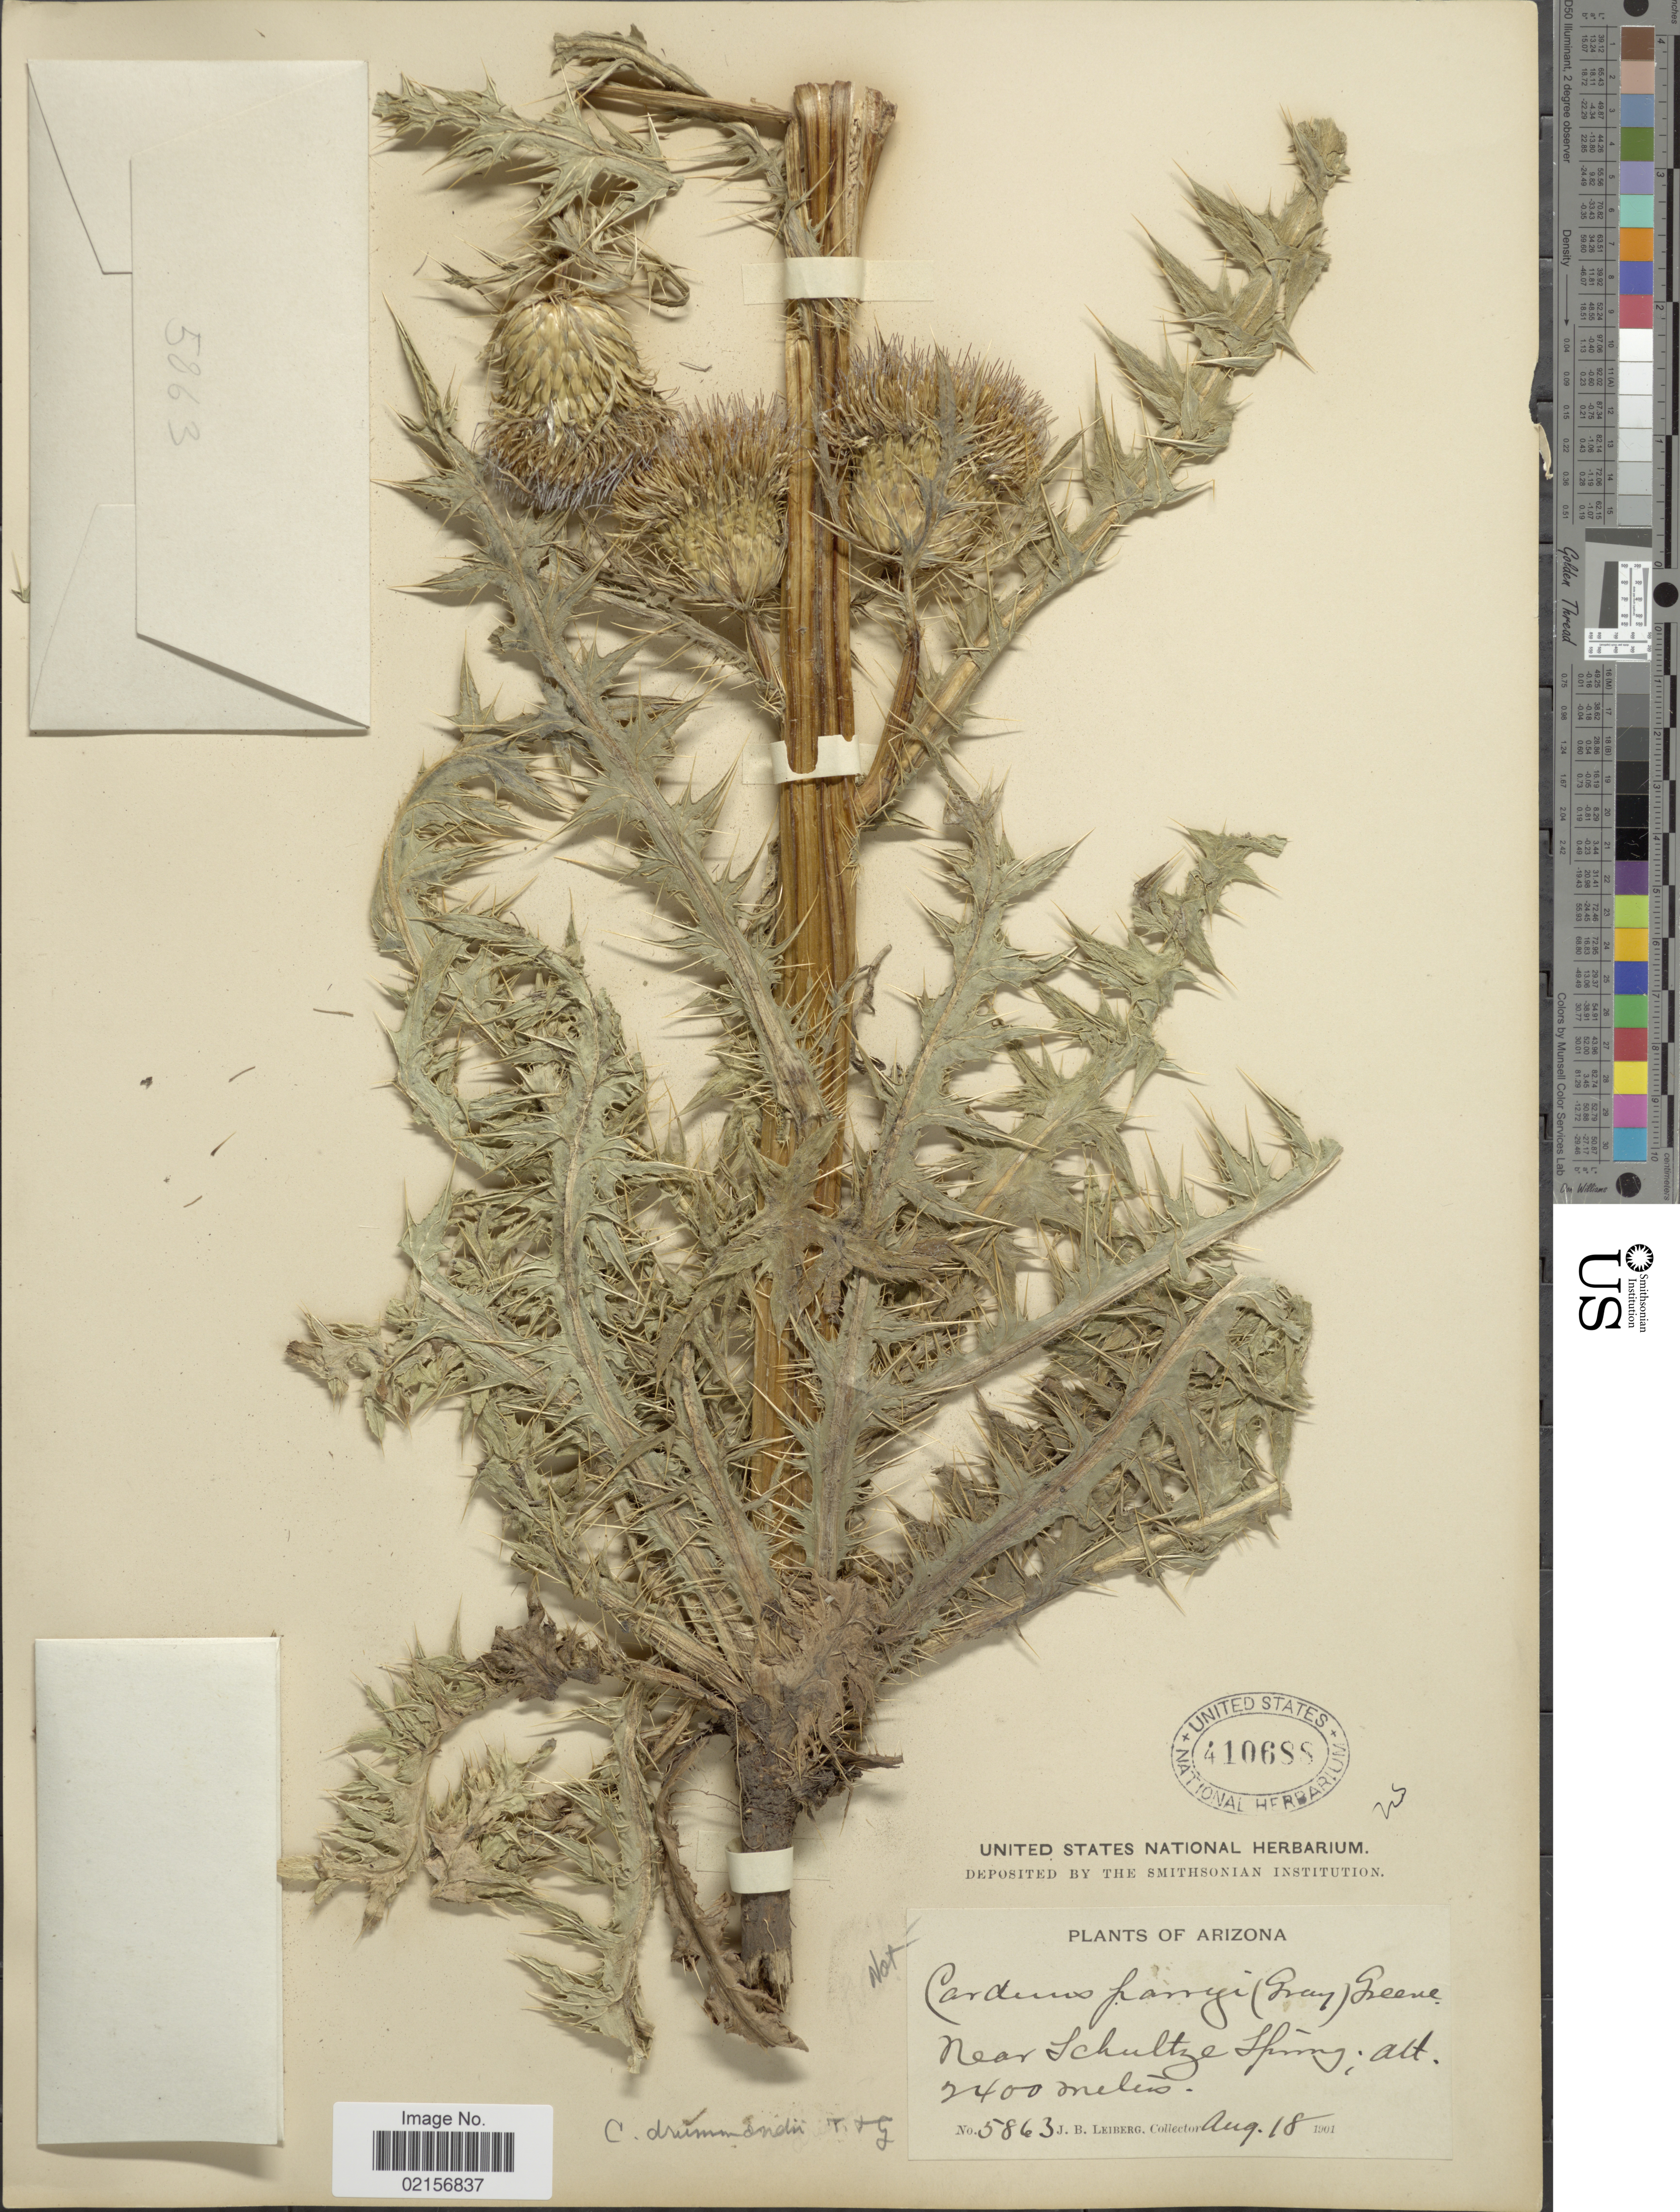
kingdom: Plantae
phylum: Tracheophyta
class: Magnoliopsida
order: Asterales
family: Asteraceae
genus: Cirsium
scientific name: Cirsium drummondii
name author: Torr. & A. Gray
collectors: J. B. Leiberg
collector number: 5863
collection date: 1901-08-18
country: United States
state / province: Arizona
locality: Near Schultze Spring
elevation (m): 2400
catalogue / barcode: US 410688